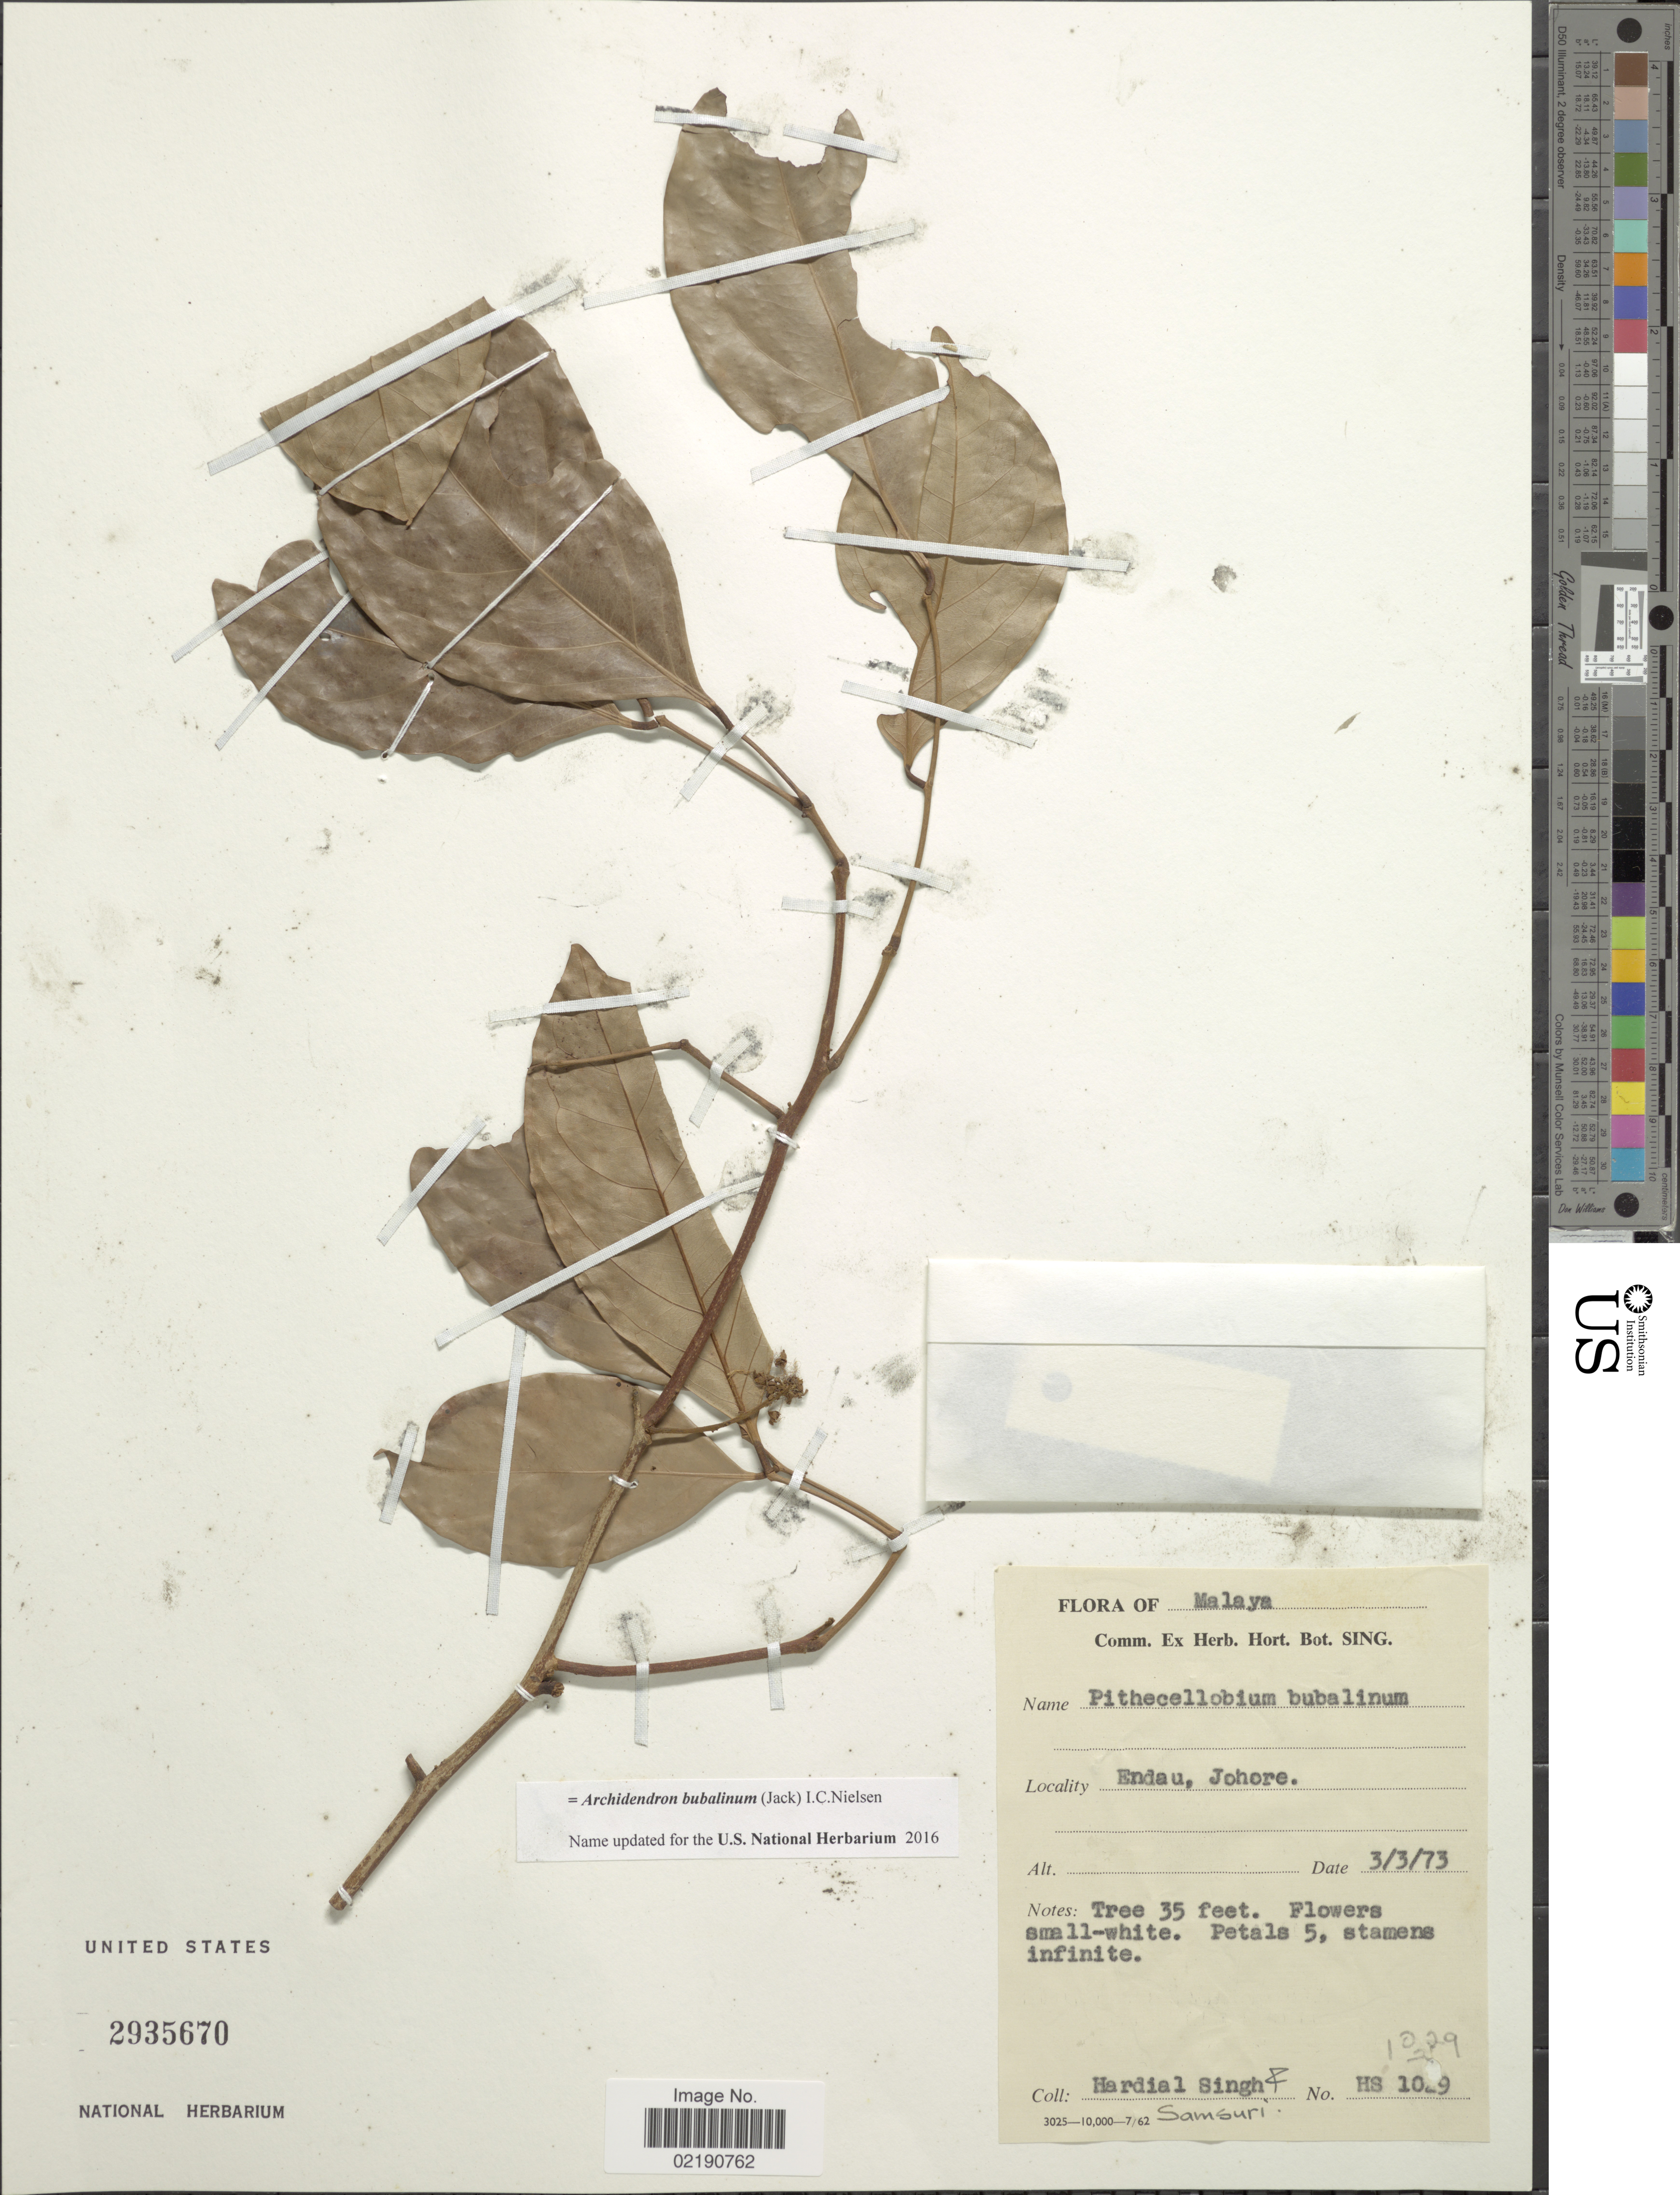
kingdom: Plantae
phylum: Tracheophyta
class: Magnoliopsida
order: Fabales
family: Fabaceae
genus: Archidendron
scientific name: Archidendron bubalinum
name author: (Jack) I.C. Nielsen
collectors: H. Singh & -. Samsuri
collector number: HS1029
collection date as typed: Transcribed d/m/y: 3/3/73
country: Malaysia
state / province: Johor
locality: Malaya, Endau, Johore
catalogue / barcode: US 2935670